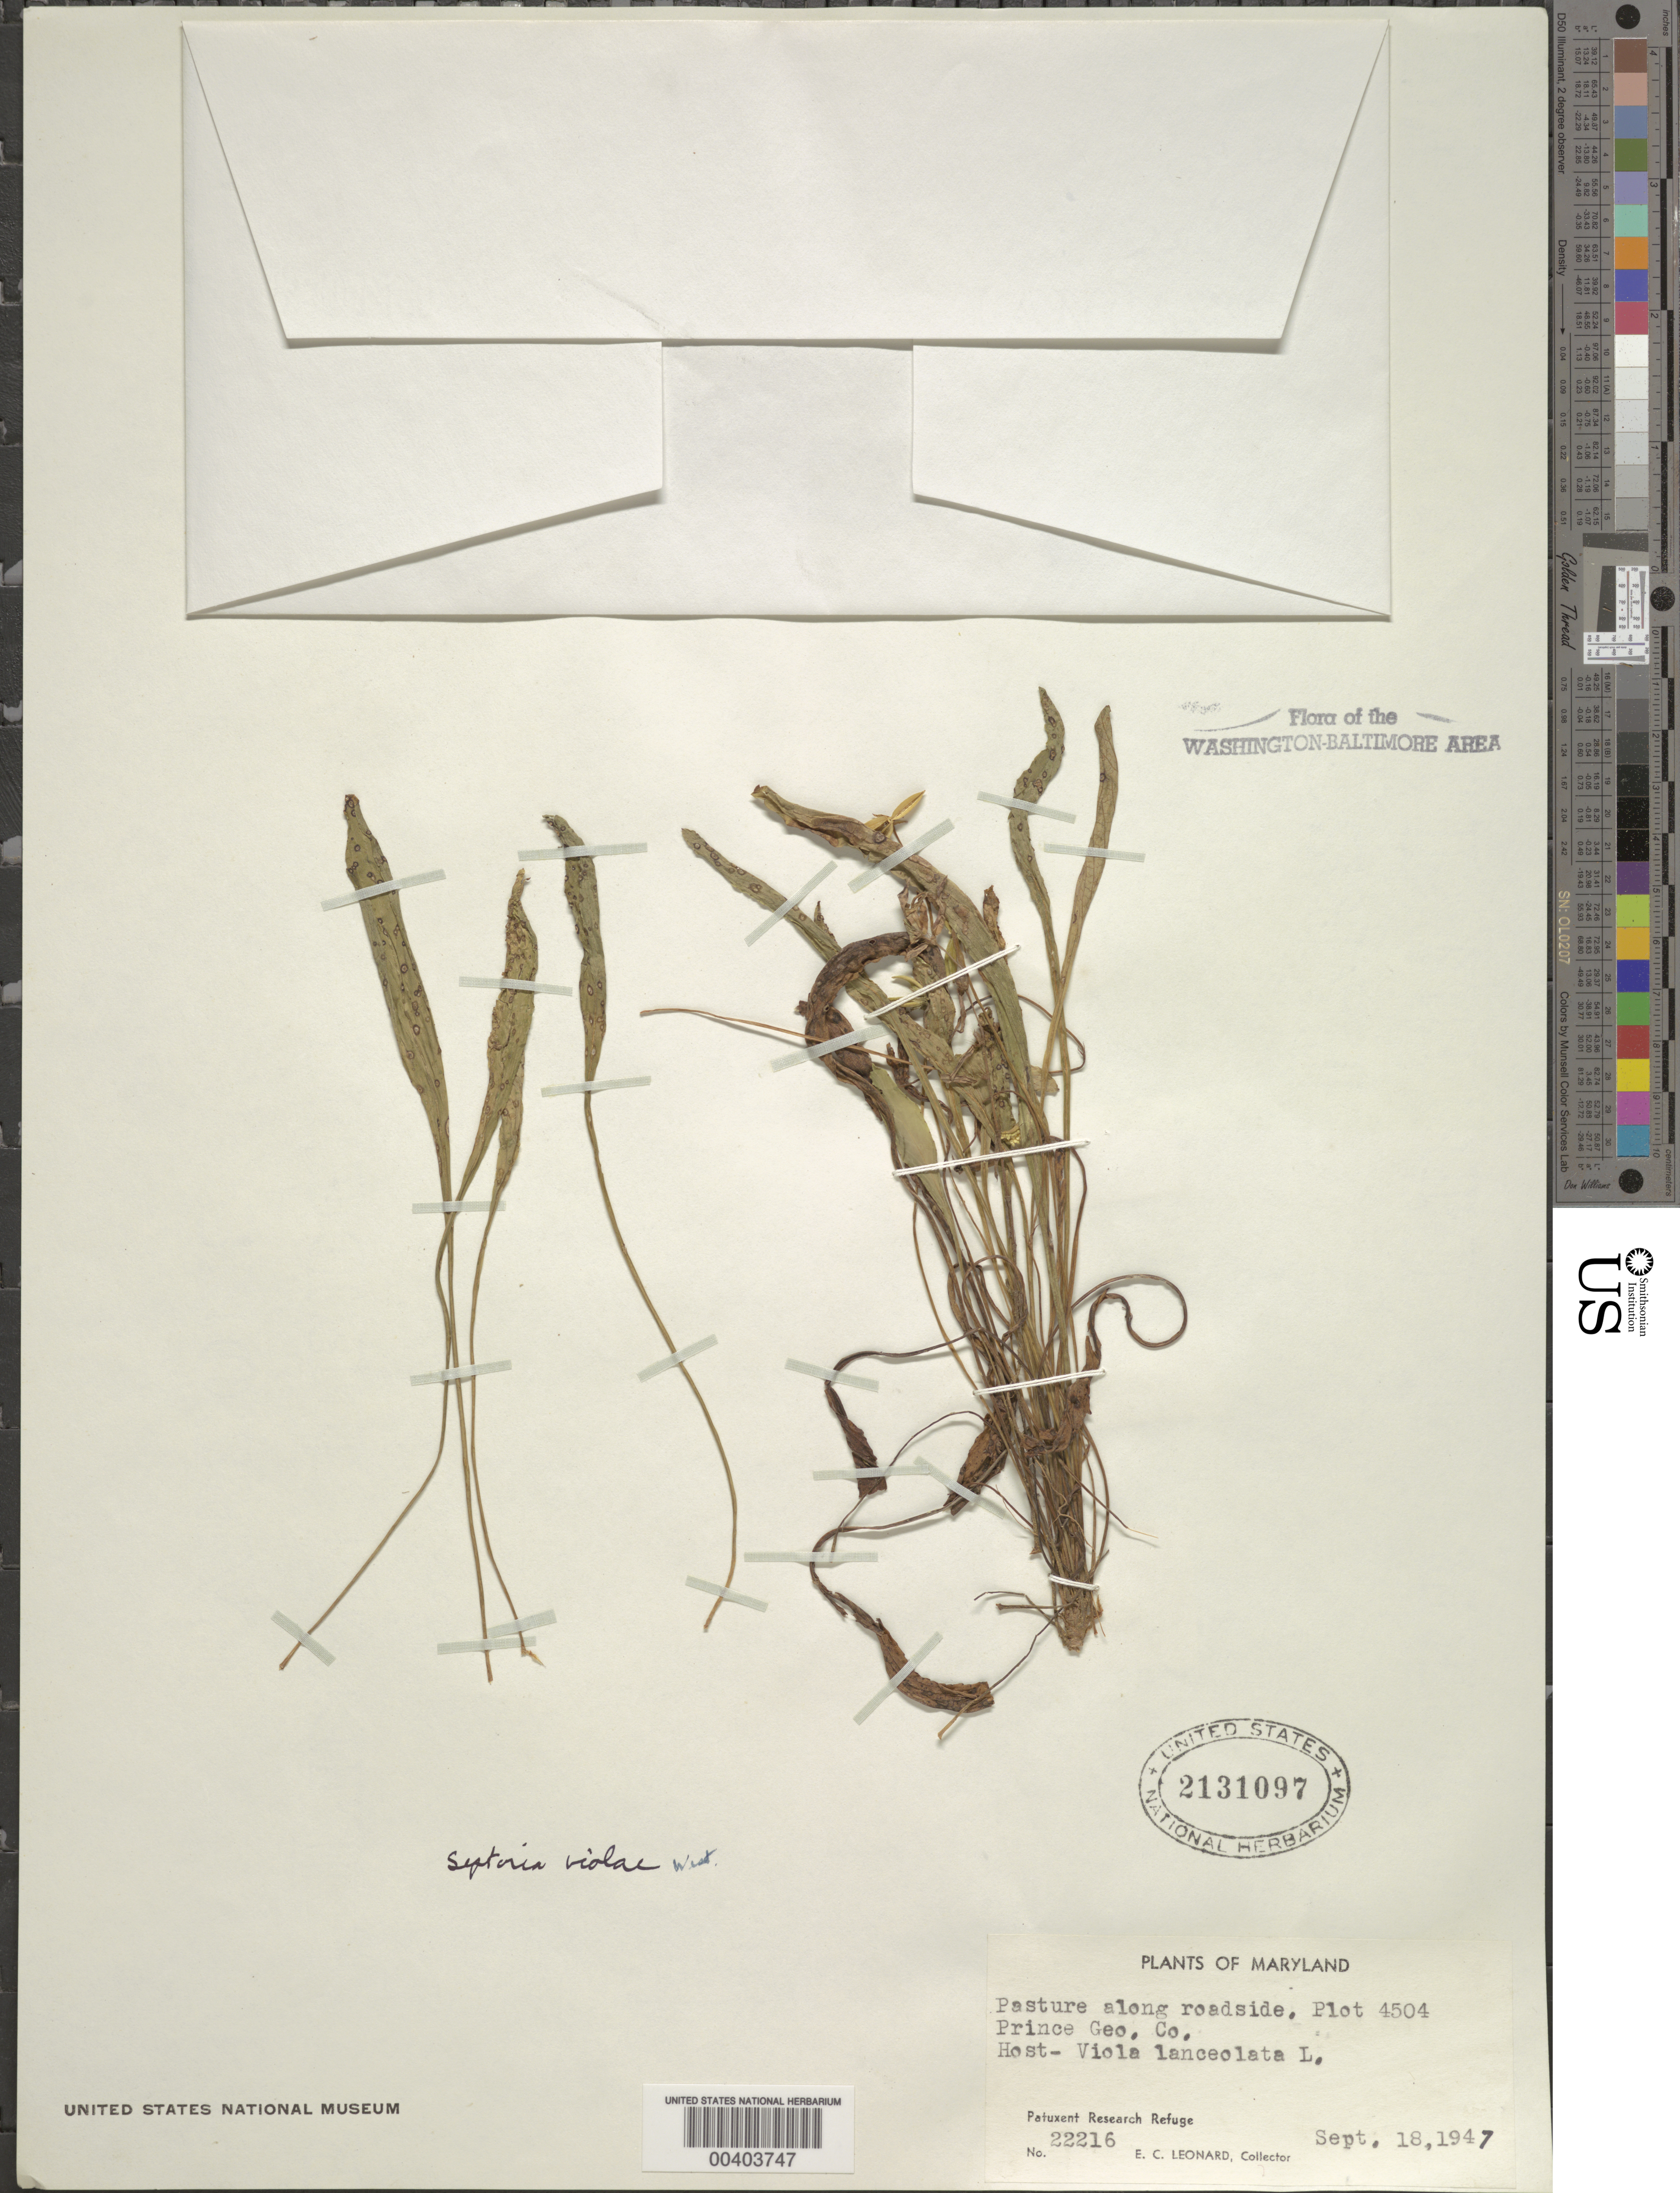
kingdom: Plantae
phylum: Tracheophyta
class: Magnoliopsida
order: Malpighiales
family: Violaceae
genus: Viola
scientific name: Viola lanceolata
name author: L.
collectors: E. C. Leonard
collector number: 22216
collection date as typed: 18 Sep 1947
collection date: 1947-09-18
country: United States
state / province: Maryland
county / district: Prince George's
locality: Patuxent Research Refuge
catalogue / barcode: US 2131097